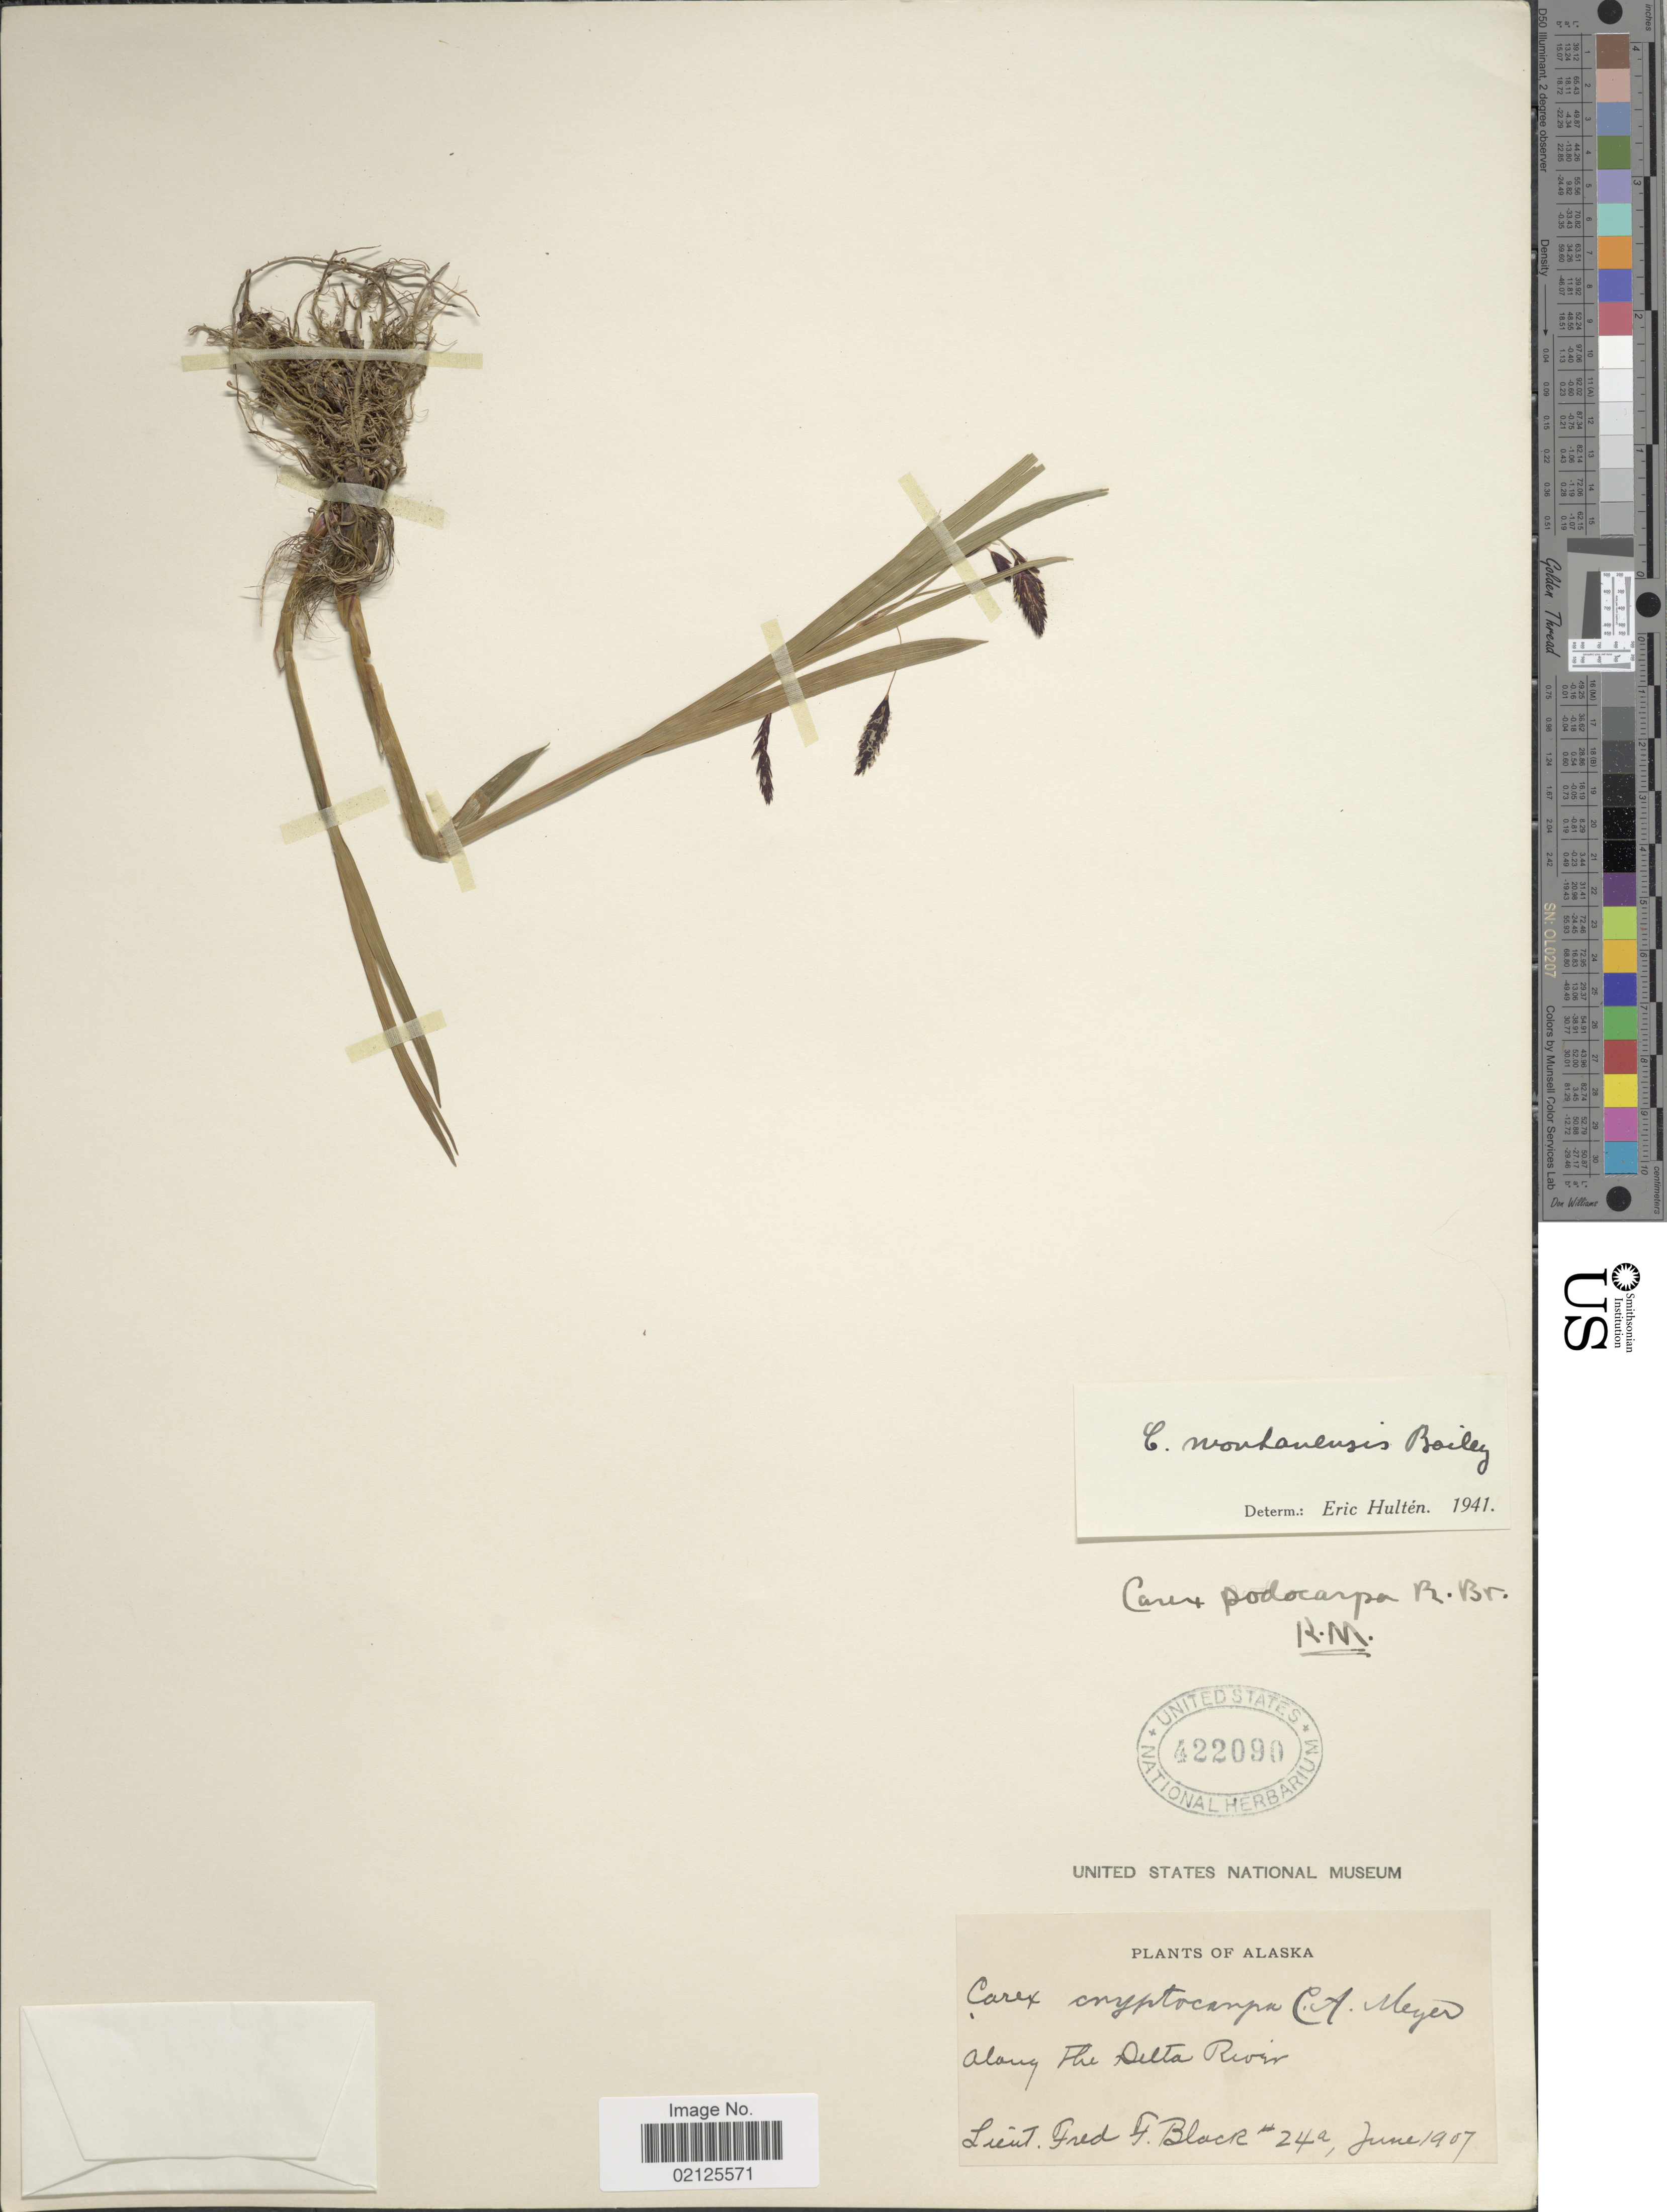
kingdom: Plantae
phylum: Tracheophyta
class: Liliopsida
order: Poales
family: Cyperaceae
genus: Carex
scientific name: Carex podocarpa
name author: R. Br.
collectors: F. Black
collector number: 24a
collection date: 1907-06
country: United States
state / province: Alaska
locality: Along The Delta River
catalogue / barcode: US 422090